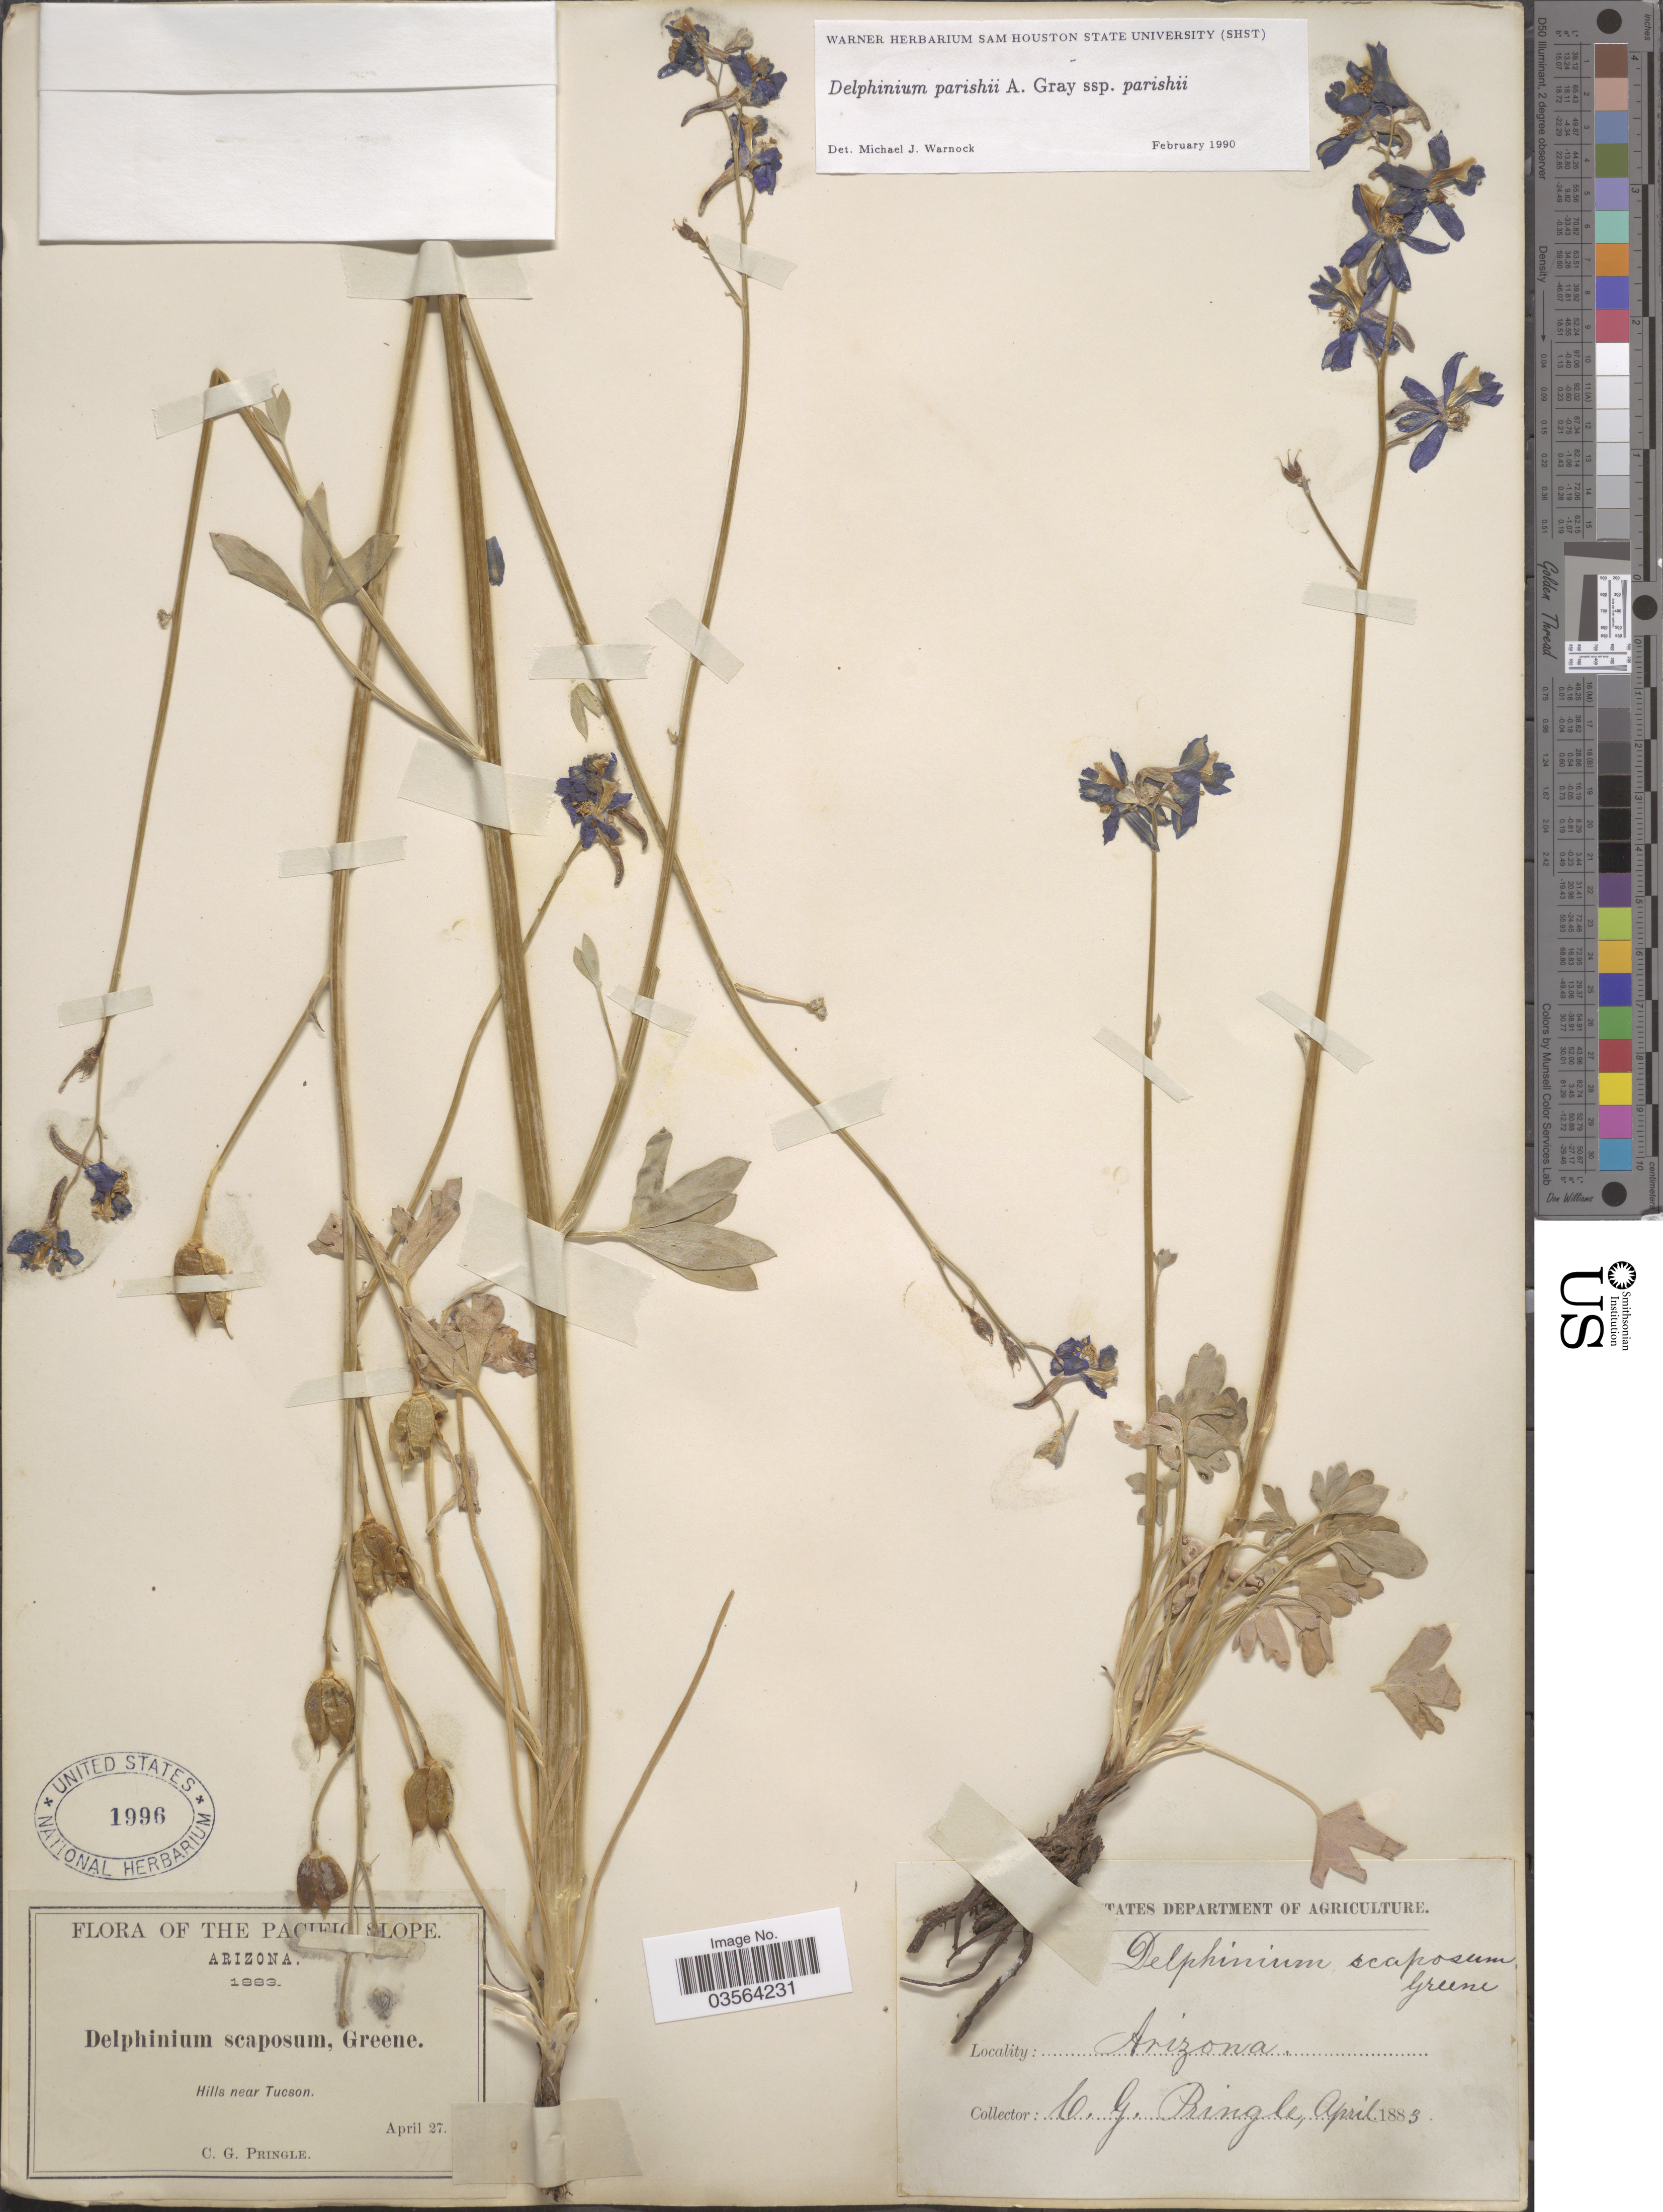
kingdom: Plantae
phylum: Tracheophyta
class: Magnoliopsida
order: Ranunculales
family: Ranunculaceae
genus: Delphinium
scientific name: Delphinium parishii subsp. parishii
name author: A. Gray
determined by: Warnock, M. J., (SHST), Sam Houston State University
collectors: C. G. Pringle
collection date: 1883-04-27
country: United States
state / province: Arizona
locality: The Pacific Slope. Hills near Tucson.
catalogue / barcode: US 1996